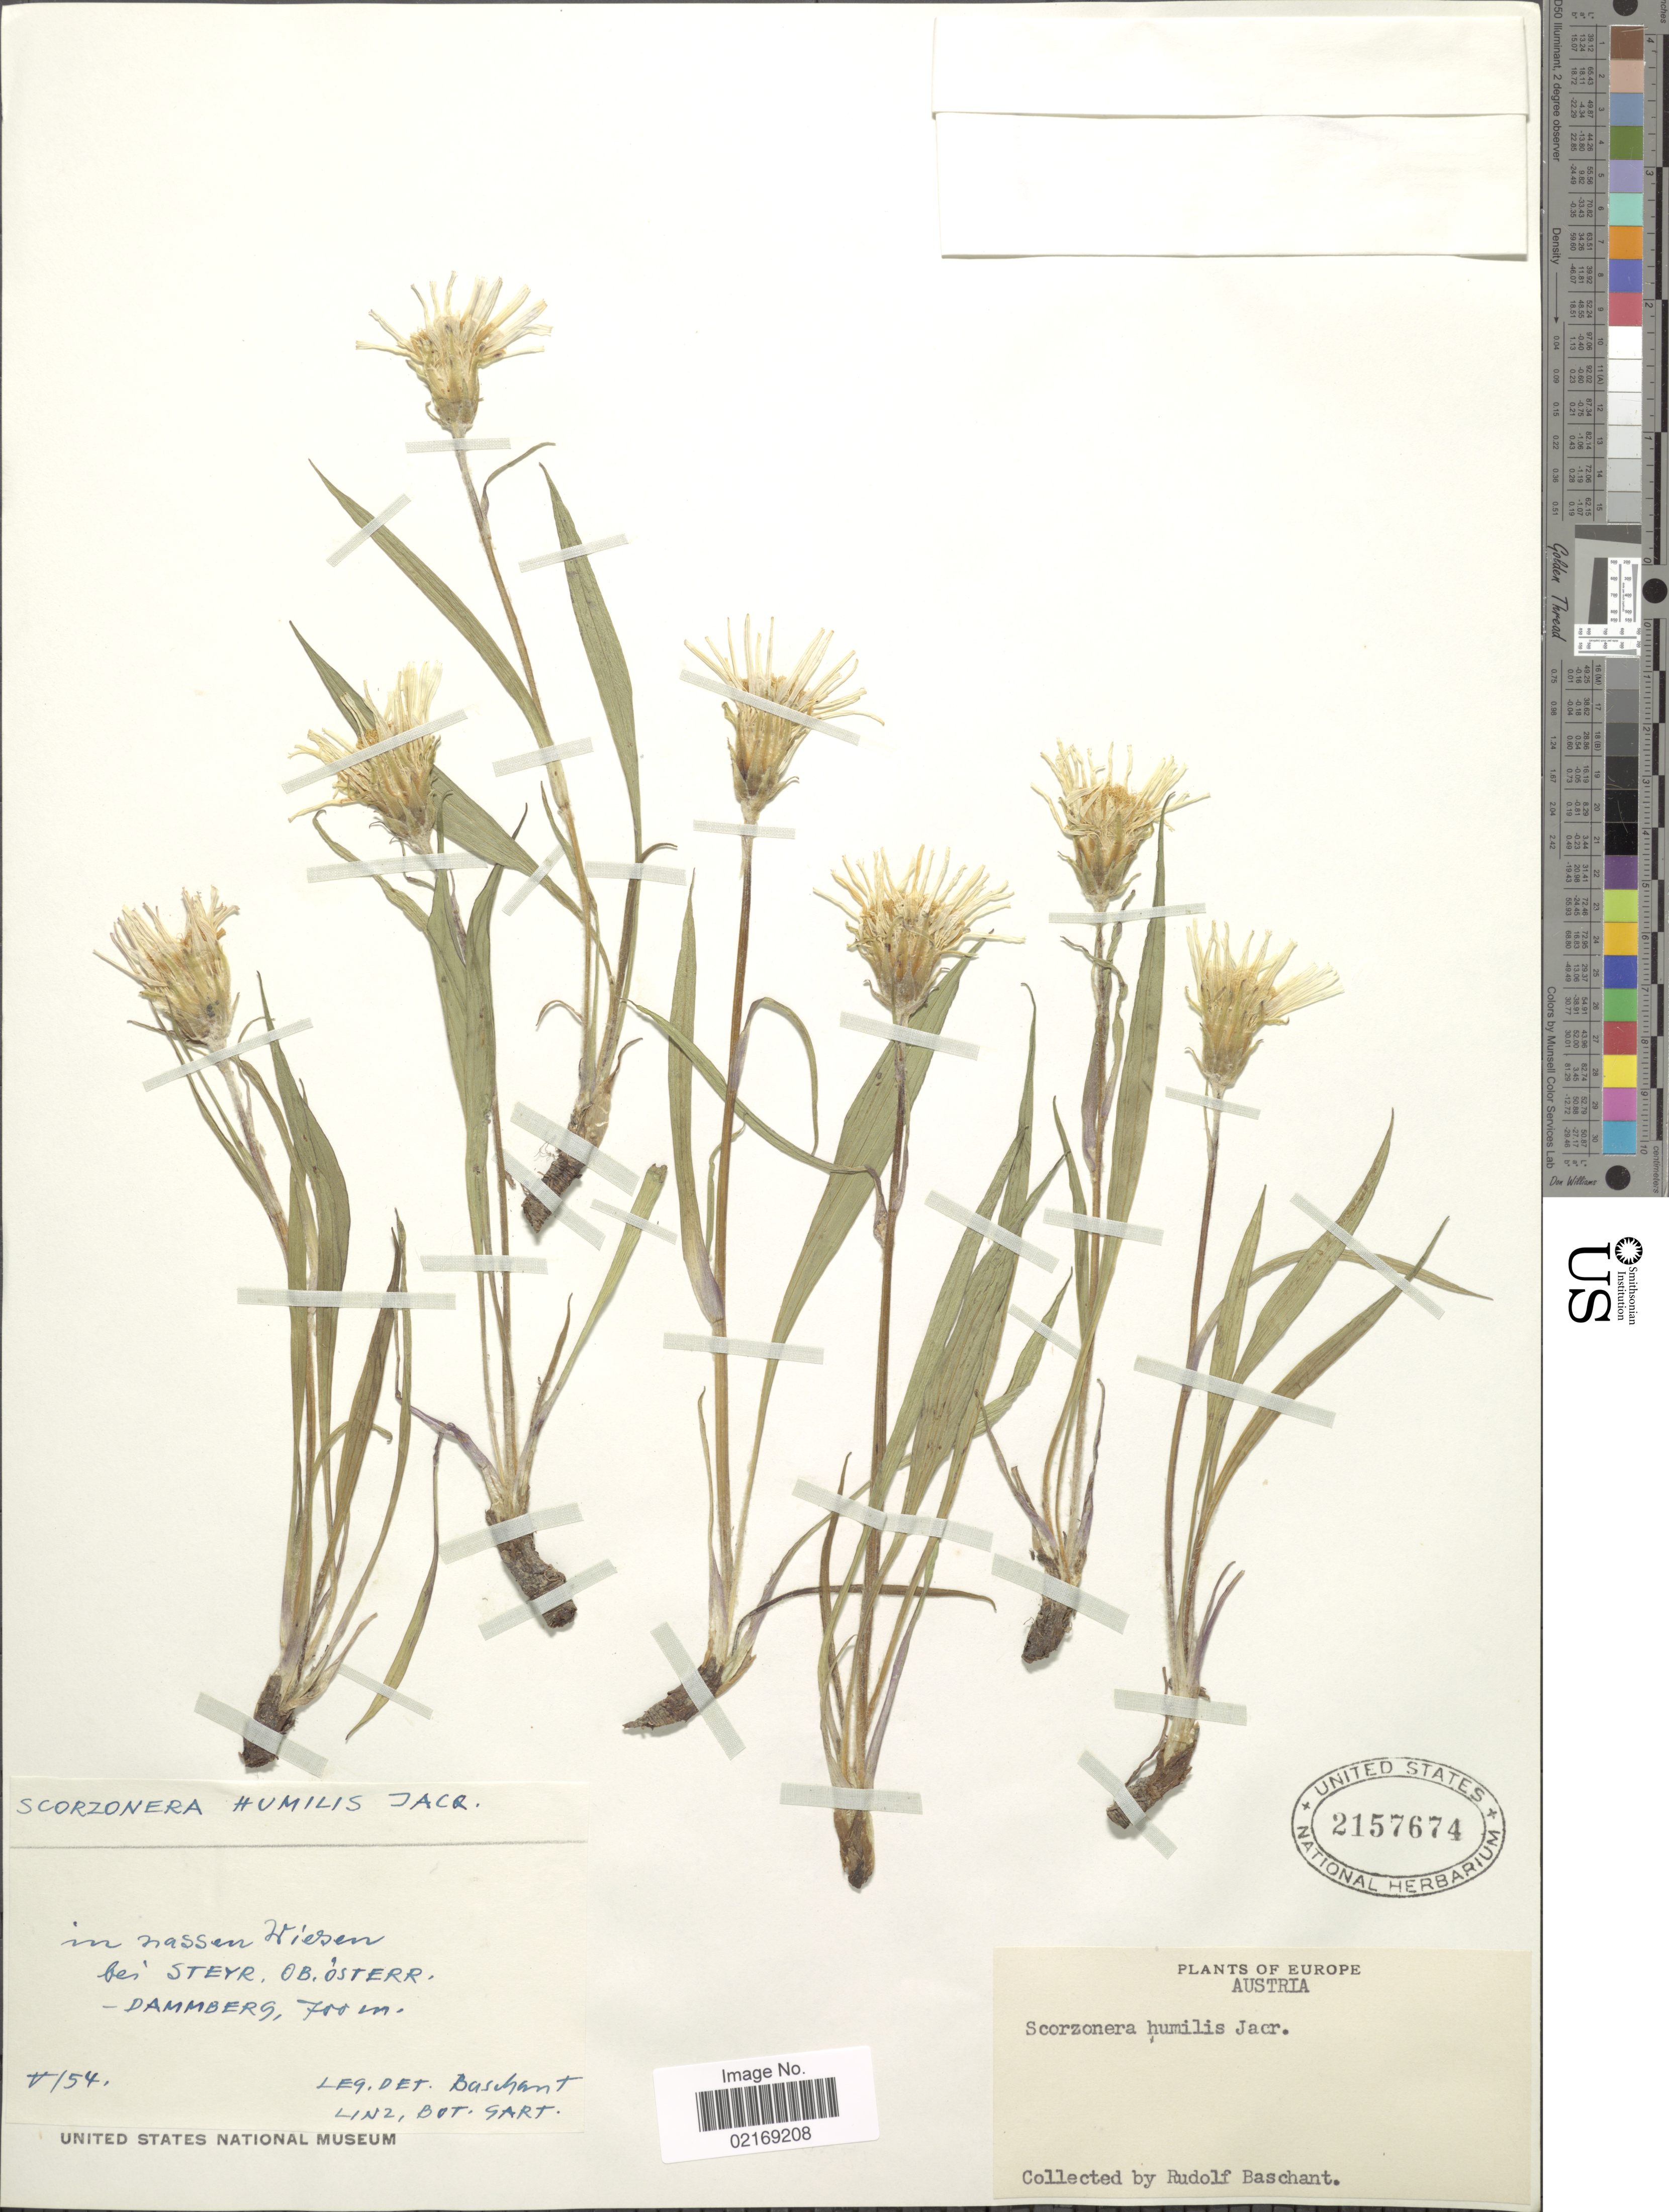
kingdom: Plantae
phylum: Tracheophyta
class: Magnoliopsida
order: Asterales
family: Asteraceae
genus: Scorzonera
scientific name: Scorzonera humilis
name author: L.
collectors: R. Baschant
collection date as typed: Transcribed d/m/y: /5/54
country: Austria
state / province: Oberosterreich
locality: In nassen Wiesen bei Ob. Osterr, -Dammberg. [interpreted]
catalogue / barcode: US 2157674